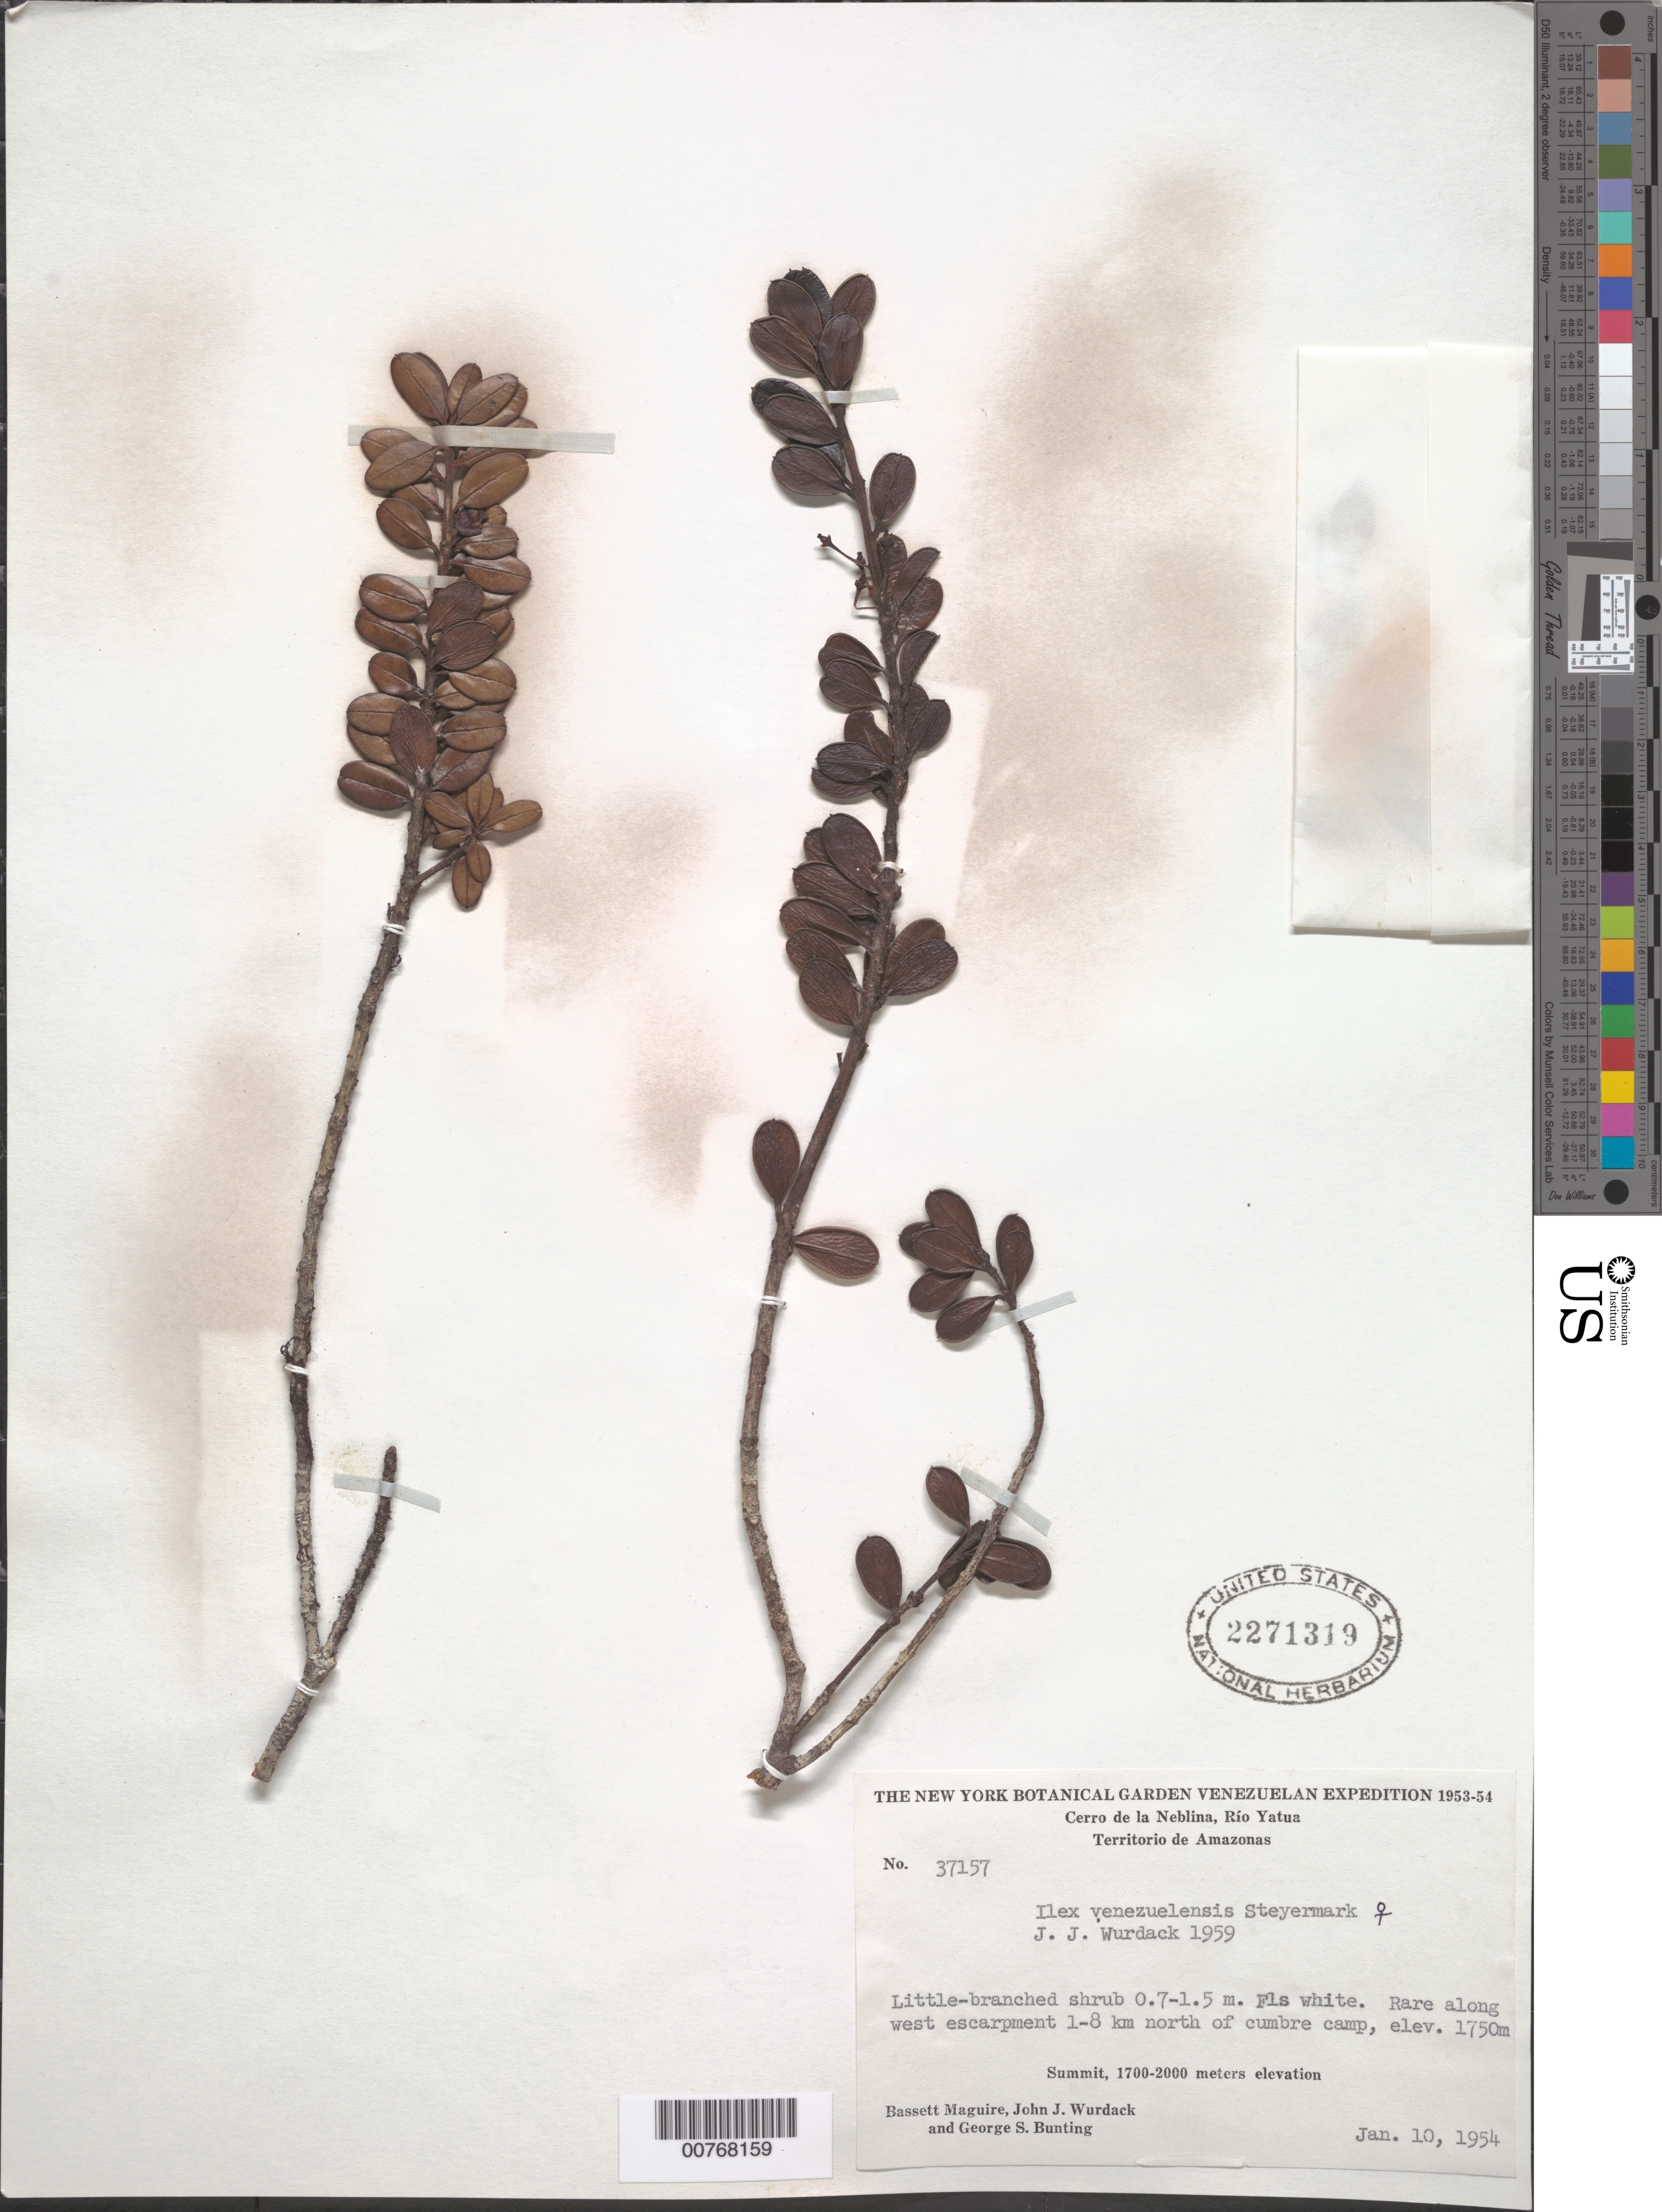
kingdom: Plantae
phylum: Tracheophyta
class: Magnoliopsida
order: Aquifoliales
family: Aquifoliaceae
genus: Ilex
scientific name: Ilex venezuelensis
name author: Steyerm.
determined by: Wurdack, John J., (US), US (UNITED STATES)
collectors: B. Maguire, J. J. Wurdack & G. S. Bunting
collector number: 37157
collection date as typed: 10-Jan-54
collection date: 1954-01-10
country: Venezuela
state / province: Amazonas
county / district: Río Negro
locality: Cerro de la Neblina, Río Yatua, along west escarpment, 1-8 km N of Cumbre Camp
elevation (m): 1750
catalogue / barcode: US 2271319